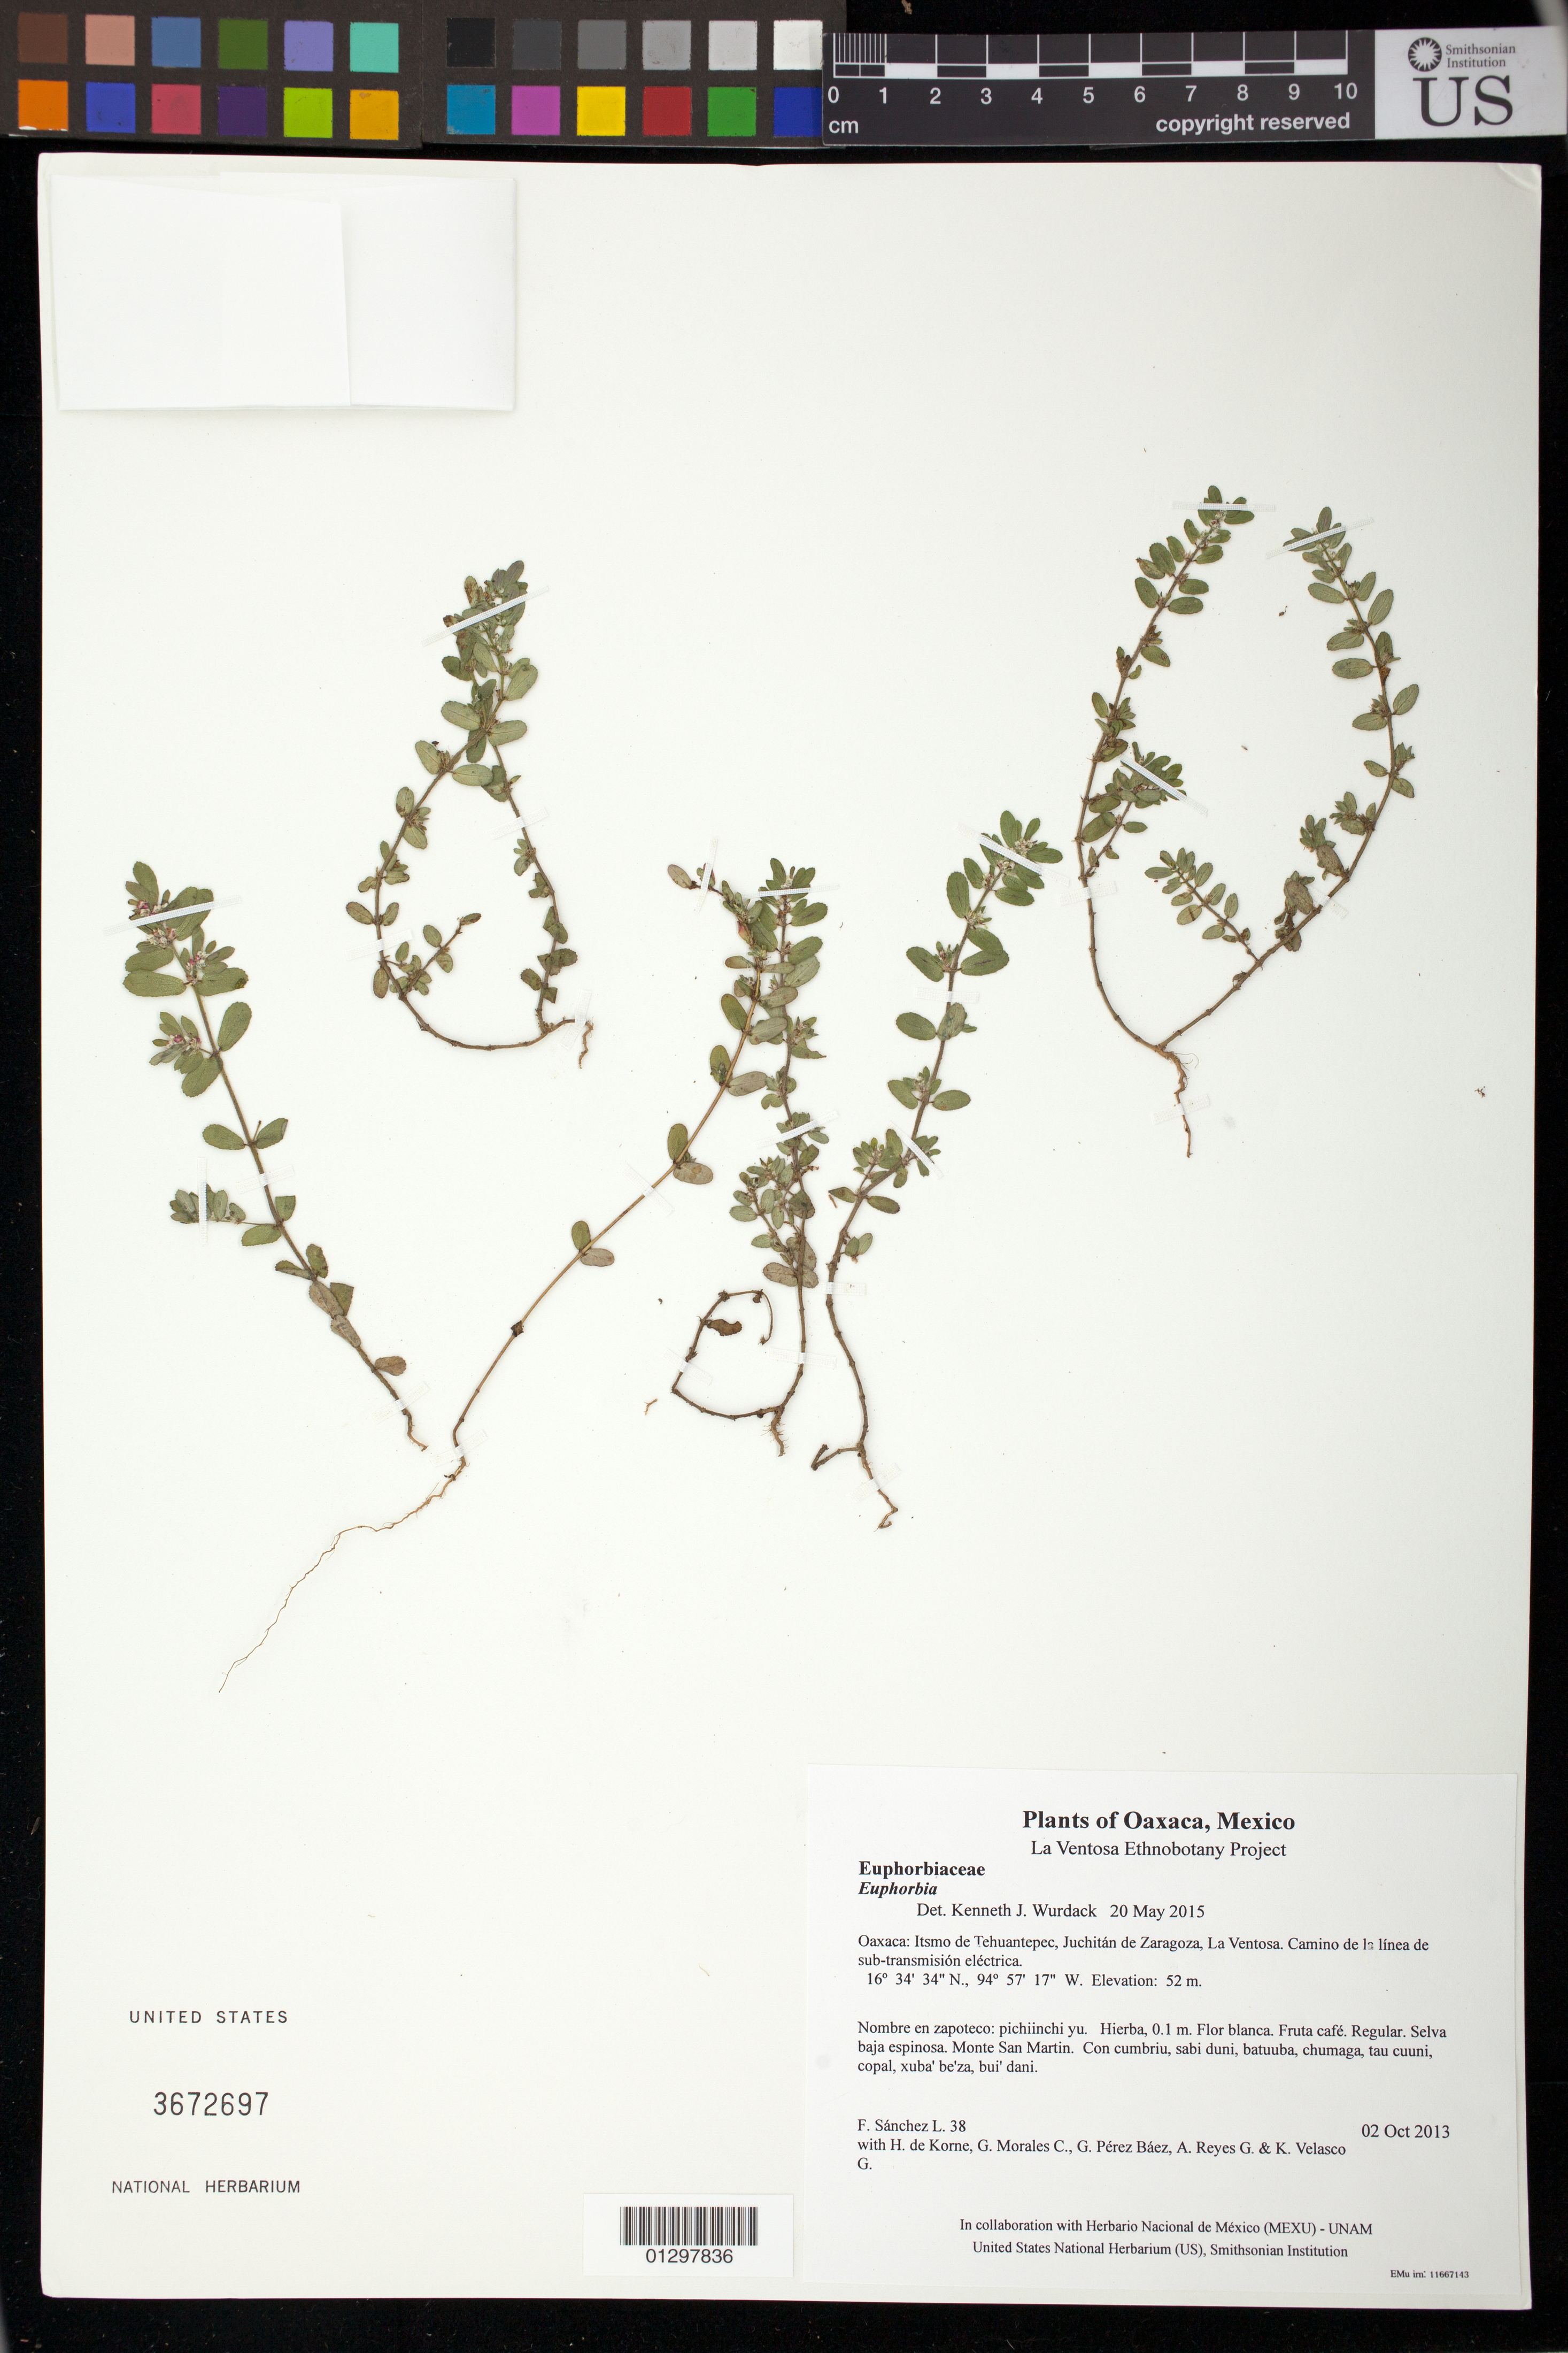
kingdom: Plantae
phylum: Tracheophyta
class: Magnoliopsida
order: Malpighiales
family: Euphorbiaceae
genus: Euphorbia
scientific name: Euphorbia dioeca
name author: Kunth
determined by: Steinmann, Victor W.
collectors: F. Sánchez L., H. de Korne, G. Morales C., G. Pérez Báez, A. Reyes G. & K. Velasco G.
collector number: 38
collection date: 2013-10-02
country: Mexico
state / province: Oaxaca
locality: Itsmo de Tehuantepec, Juchitán de Zaragoza, La Ventosa. Camino de la línea de sub-transmisión eléctrica.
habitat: Selva baja espinosa. Monte San Martin.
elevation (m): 52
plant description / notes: MEXU, US; Ghixi remediu. 0.1 m. Guie' naquichi'. Cuaananaxhi namuu. Nuu.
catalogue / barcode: US 3672697